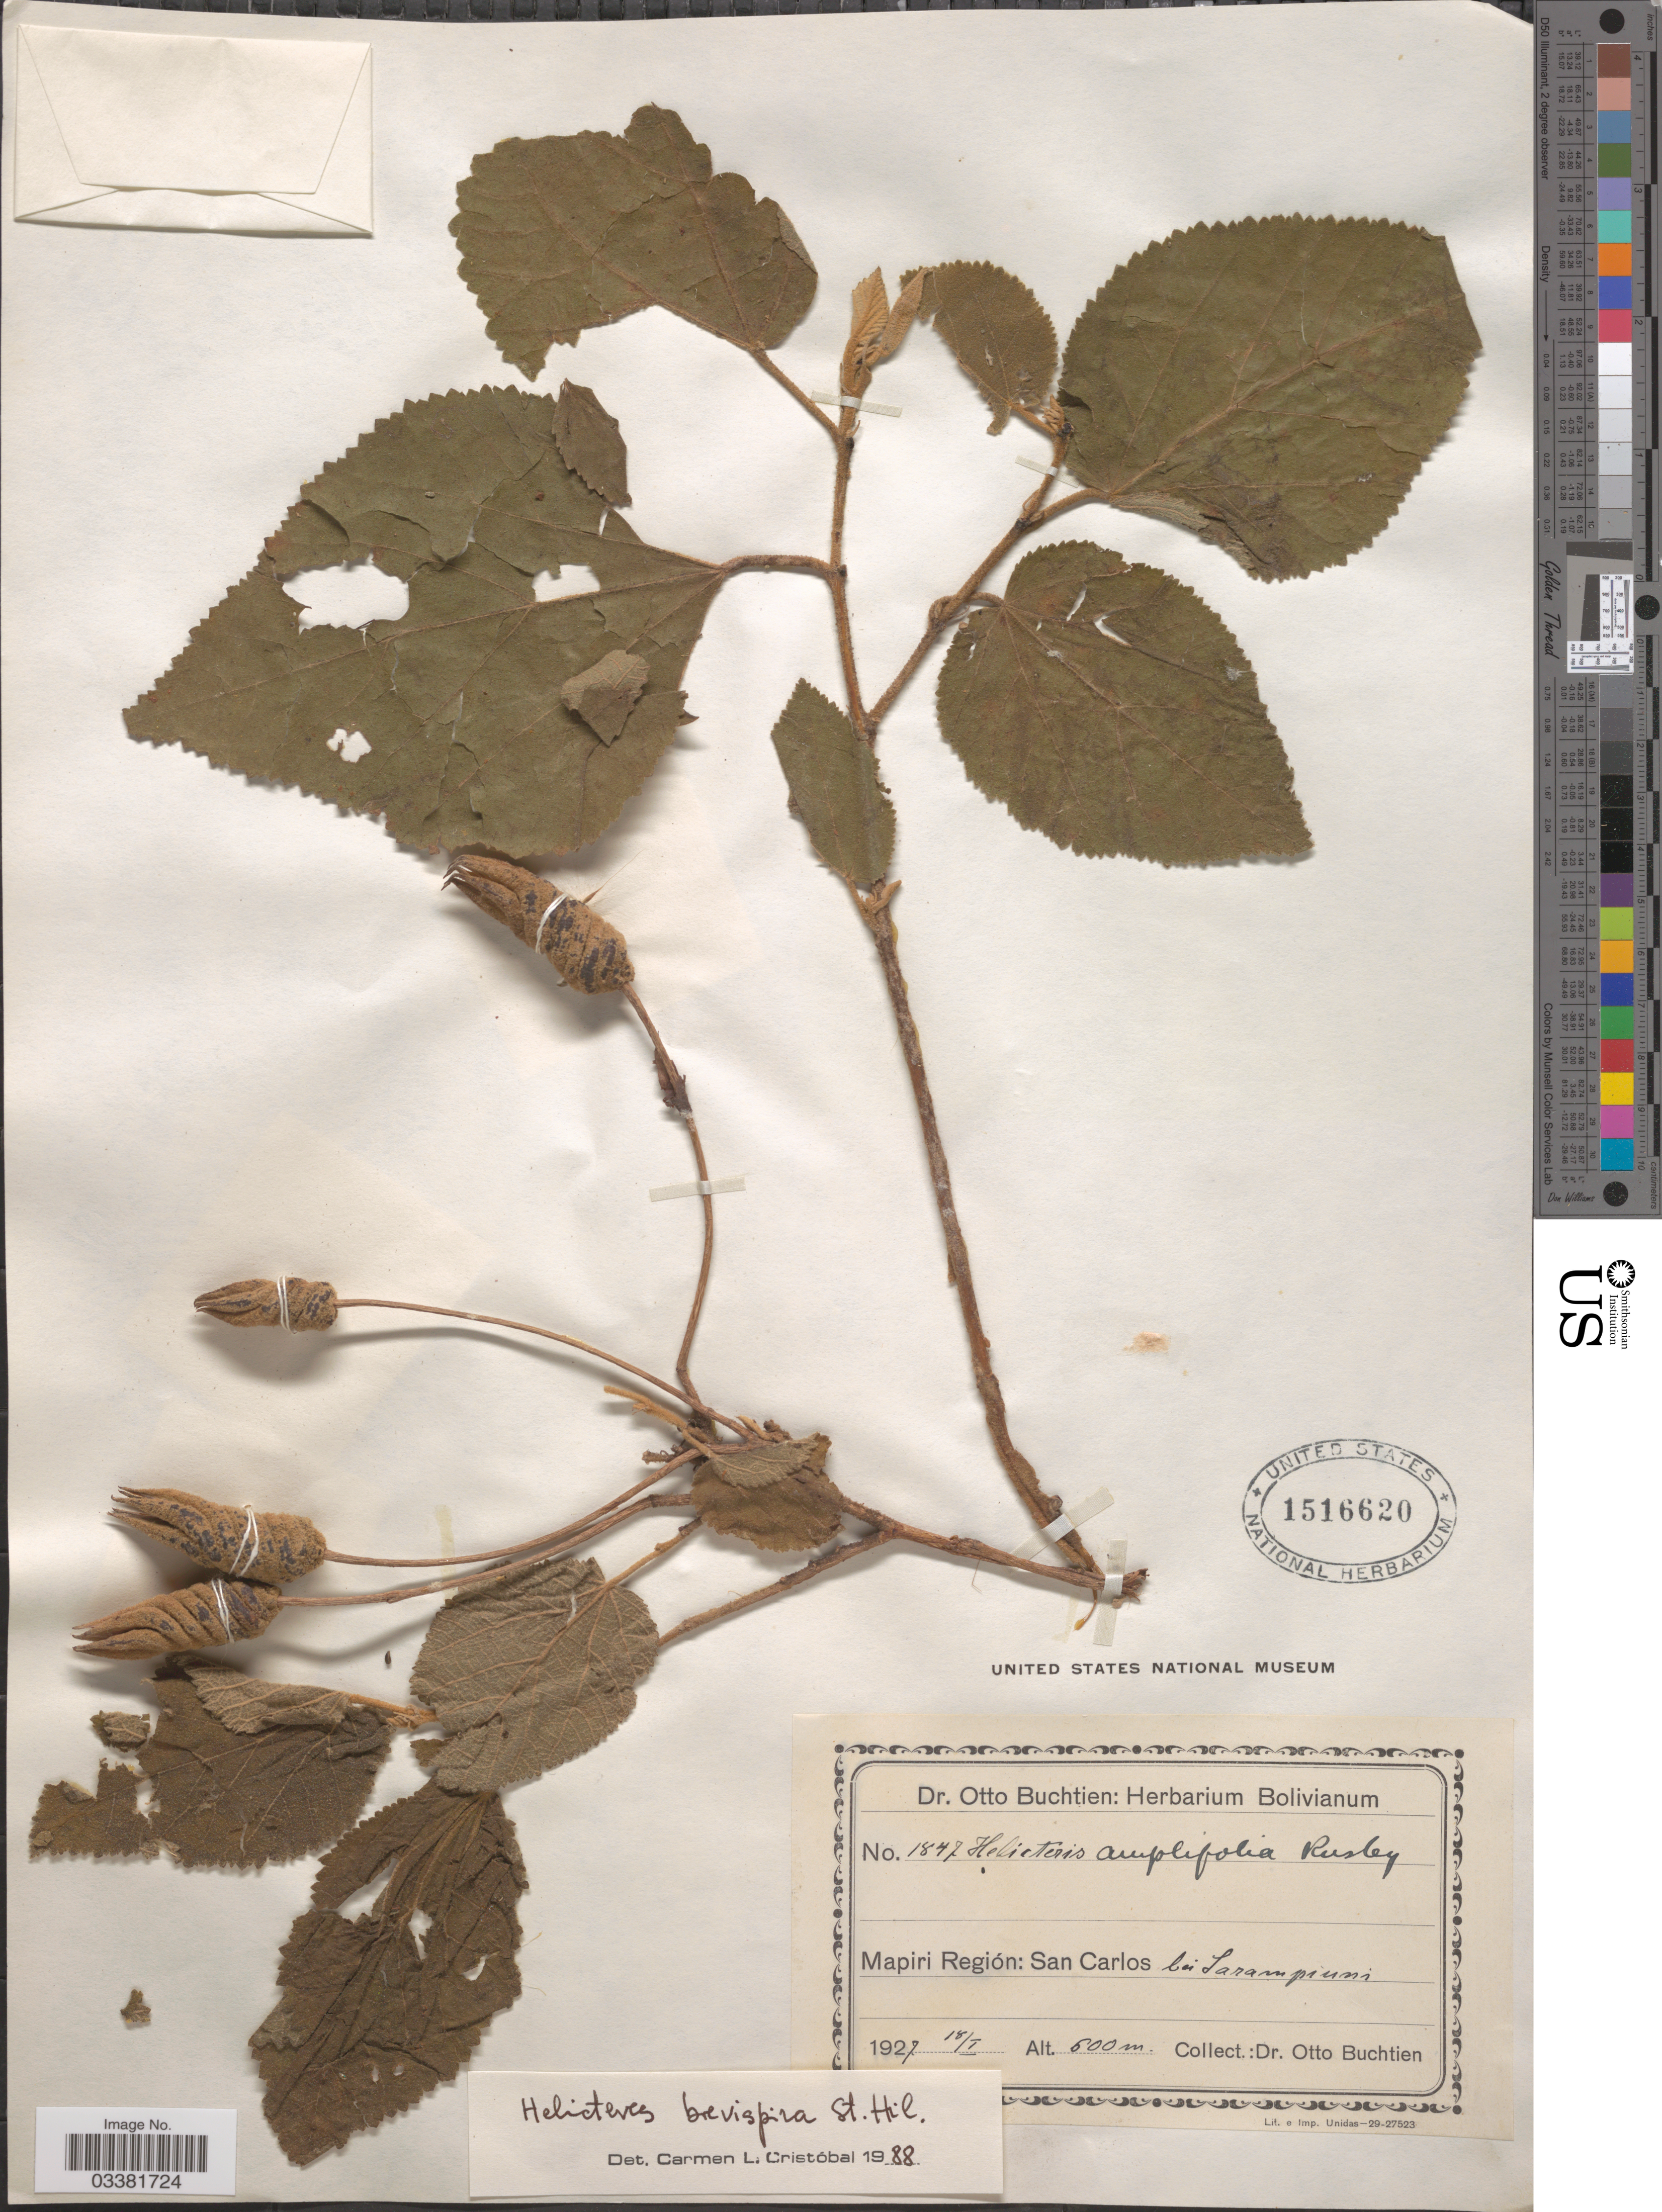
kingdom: Plantae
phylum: Tracheophyta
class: Magnoliopsida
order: Malvales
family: Malvaceae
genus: Helicteres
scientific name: Helicteres brevispira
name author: A. St.-Hil.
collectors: O. Buchtien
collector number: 1847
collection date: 1927-01-18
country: Bolivia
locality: Mapiri Región: San Carlos bei Sarampiuni.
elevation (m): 600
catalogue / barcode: US 1516620